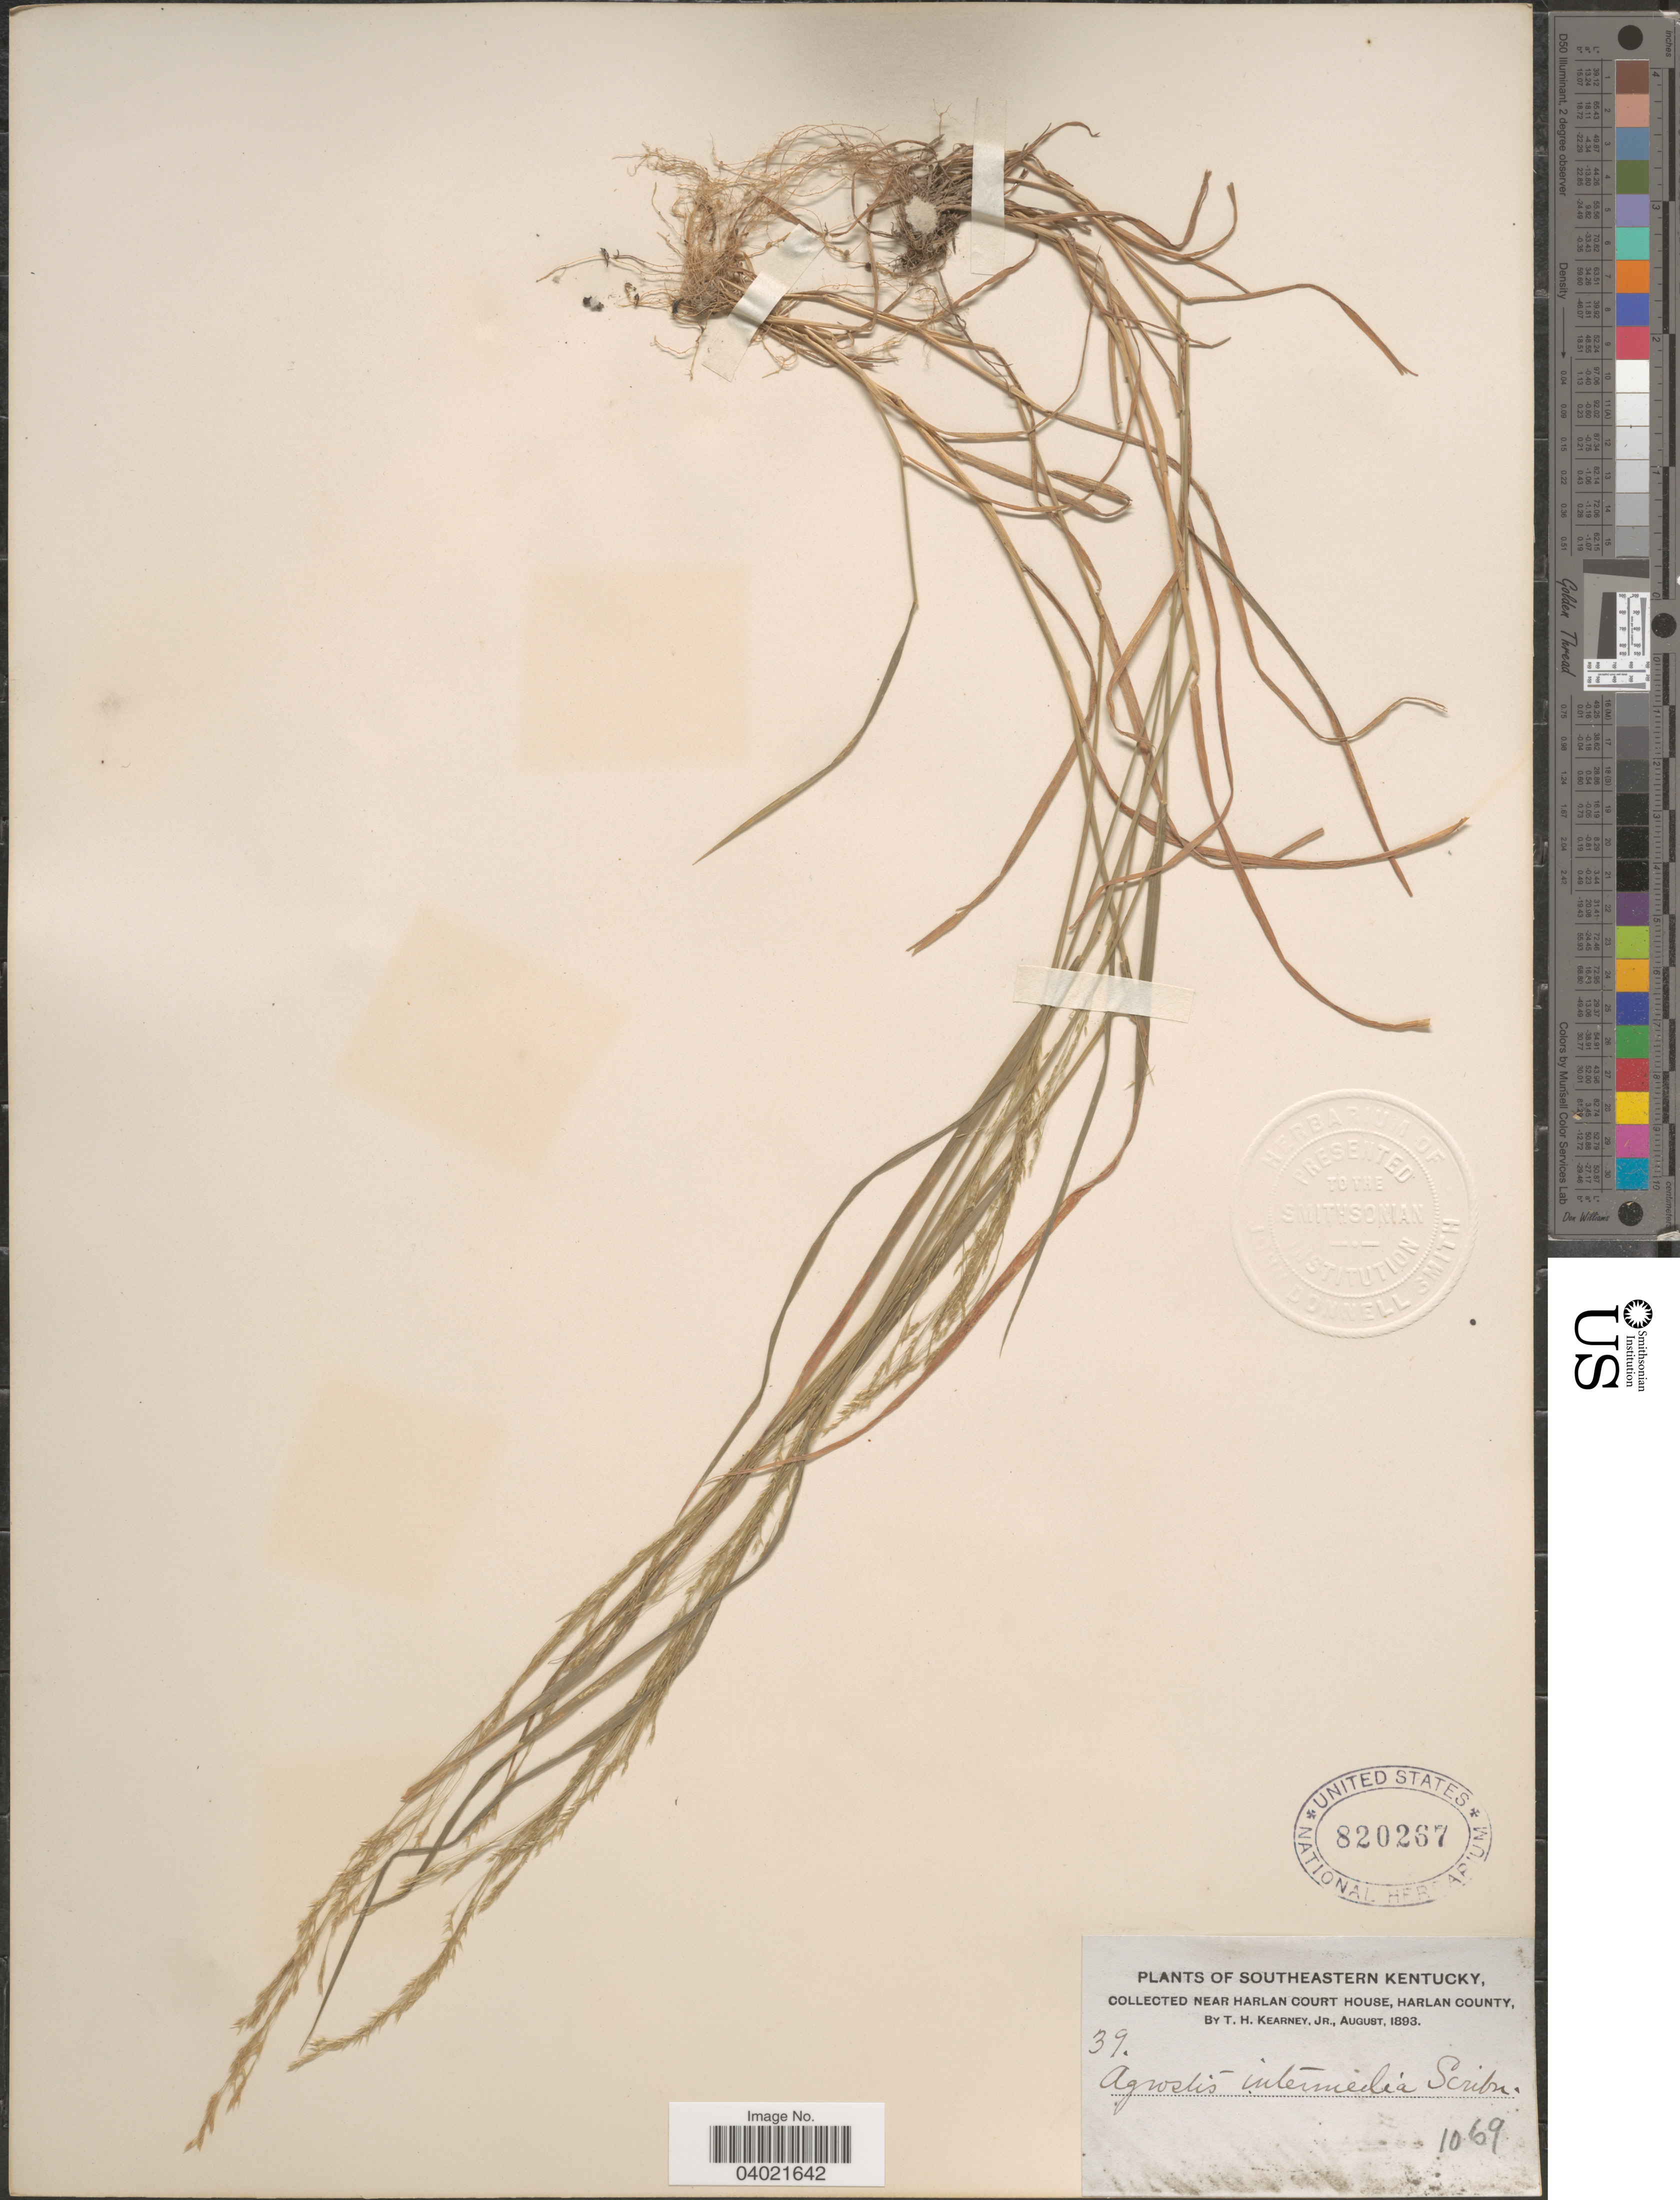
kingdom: Plantae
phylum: Tracheophyta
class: Liliopsida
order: Poales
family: Poaceae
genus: Agrostis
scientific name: Agrostis perennans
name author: (Walter) Tuck.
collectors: T. H. Kearney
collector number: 39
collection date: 1893-08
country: United States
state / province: Kentucky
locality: Southeastern Kentucky. Near Harlan Court House, Harlan County.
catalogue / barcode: US 820267